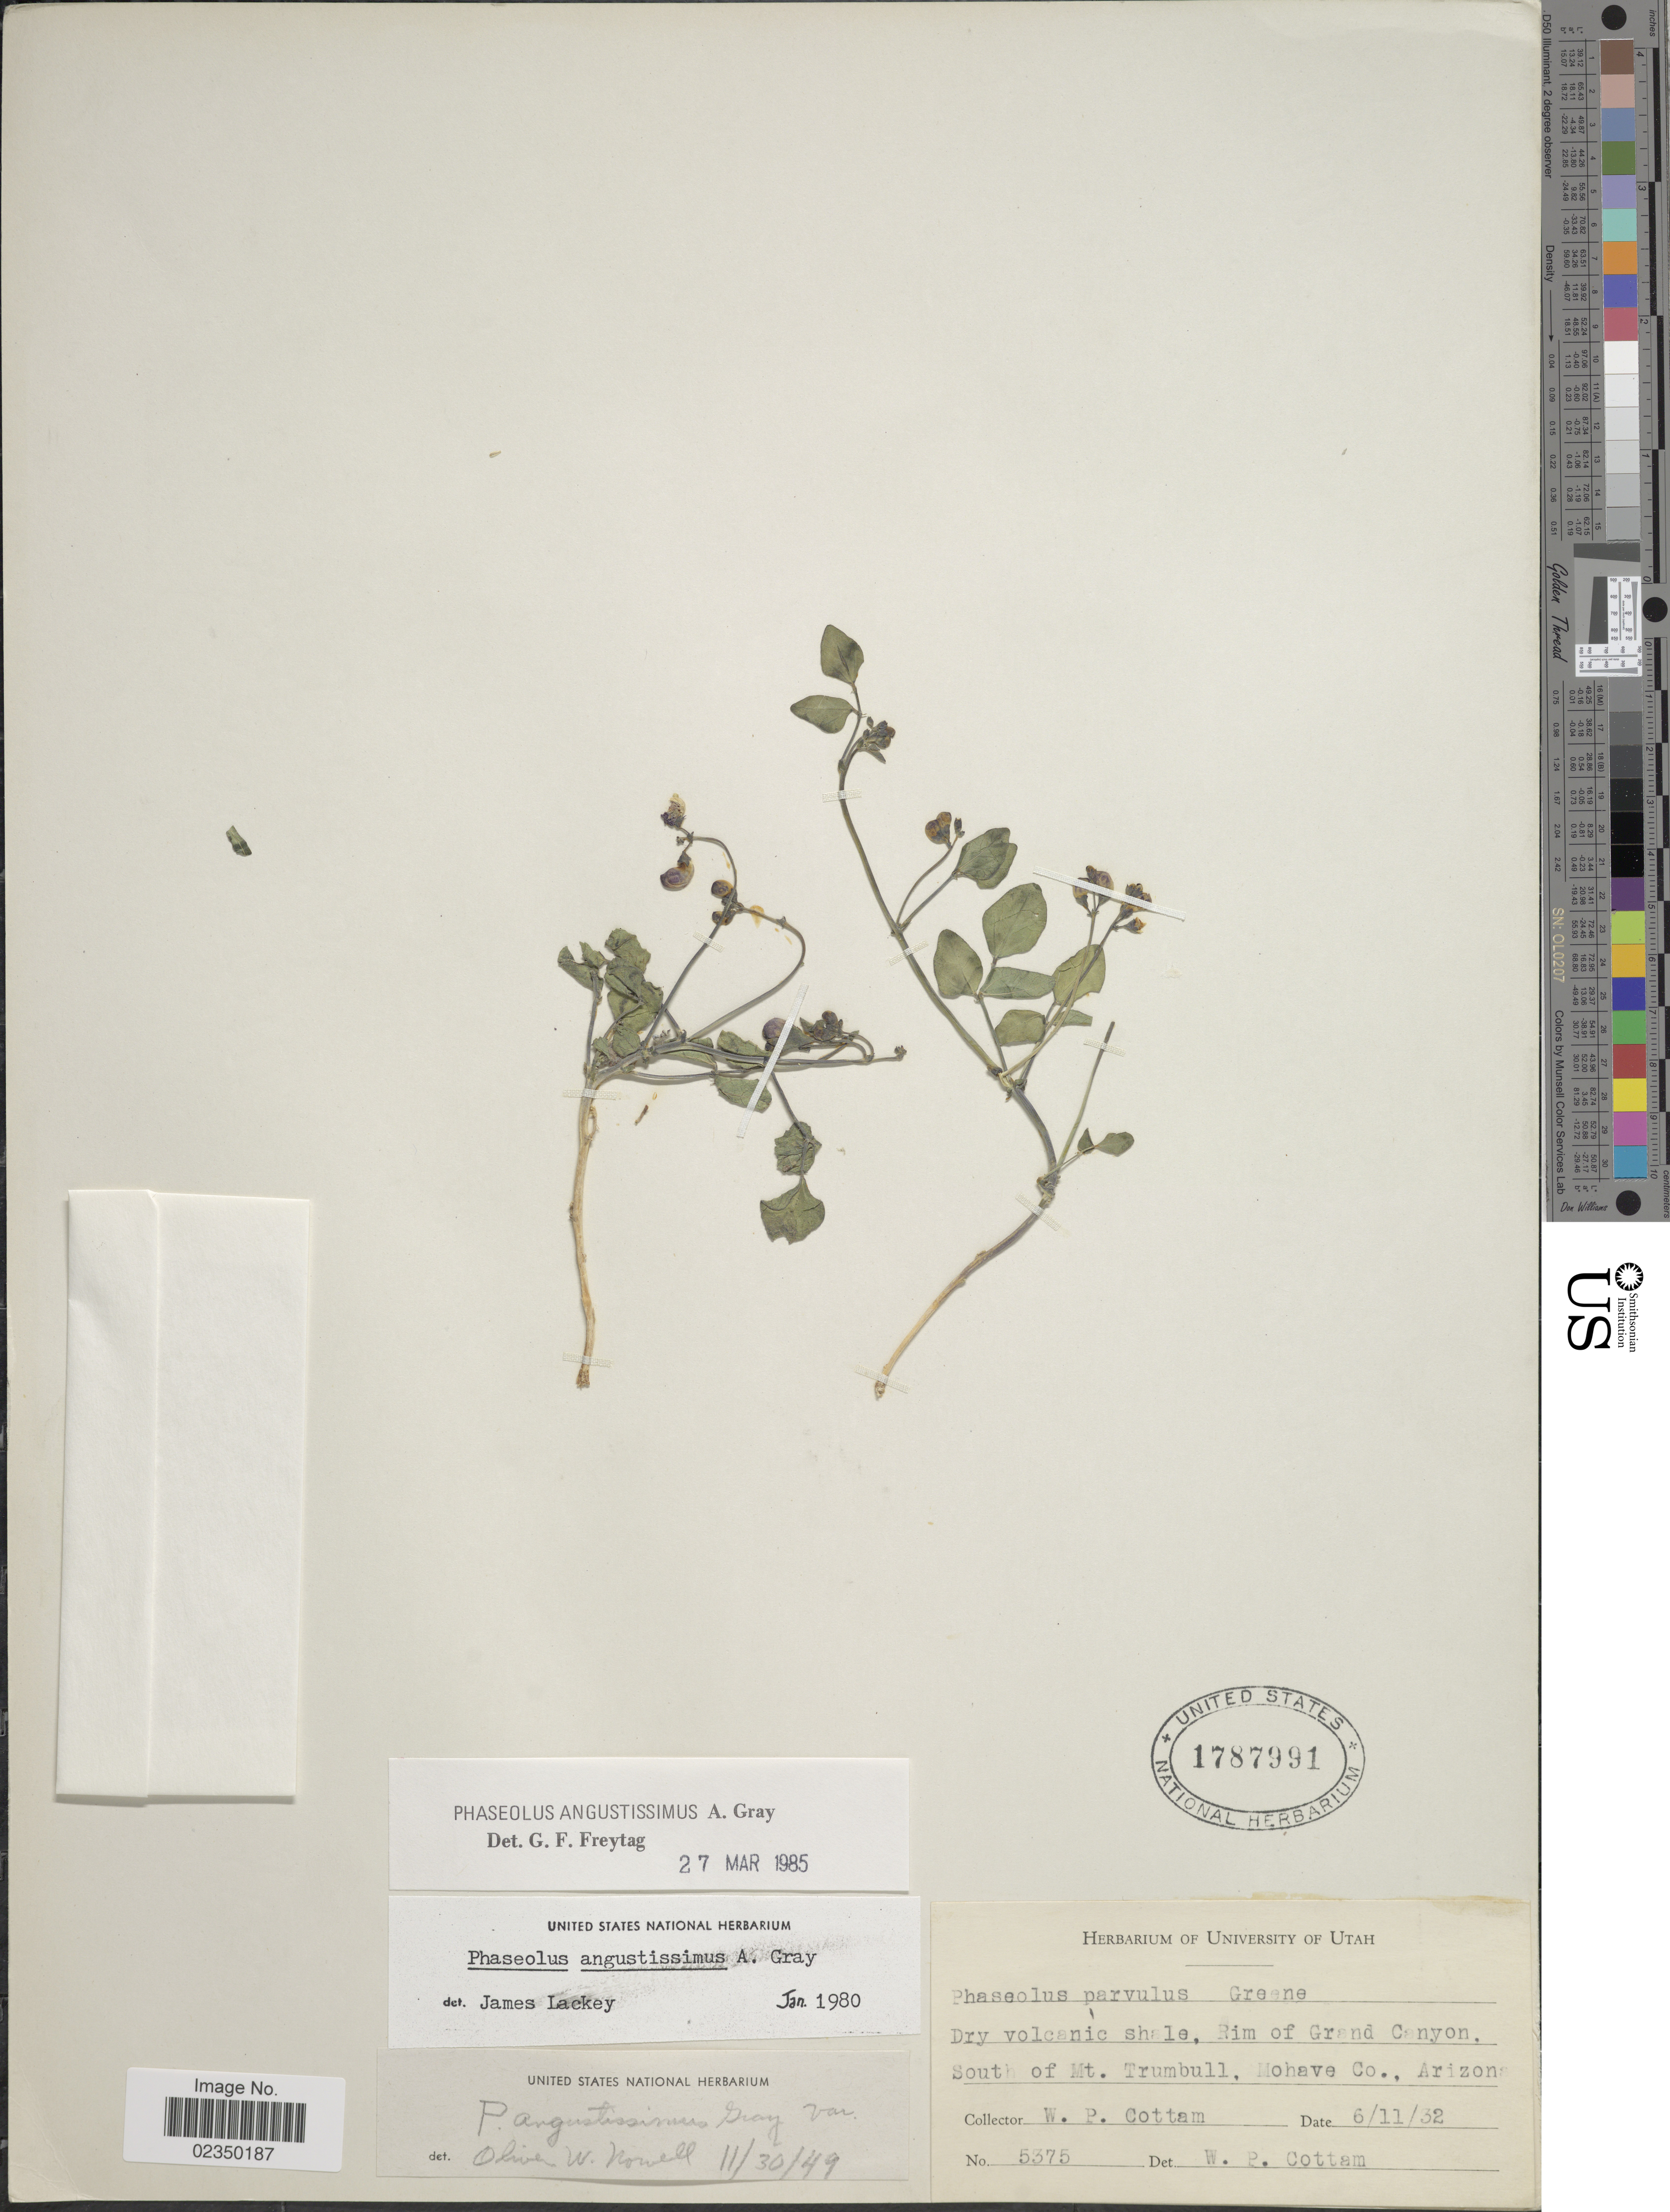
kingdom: Plantae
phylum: Tracheophyta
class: Magnoliopsida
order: Fabales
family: Fabaceae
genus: Phaseolus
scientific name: Phaseolus angustissimus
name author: A. Gray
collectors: W. Cottam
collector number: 5375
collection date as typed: Transcribed d/m/y: 11/6/32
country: United States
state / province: Arizona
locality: Rim of Grand Canyon, South of Mt. Trumbull, Mohave Co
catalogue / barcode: US 1787991